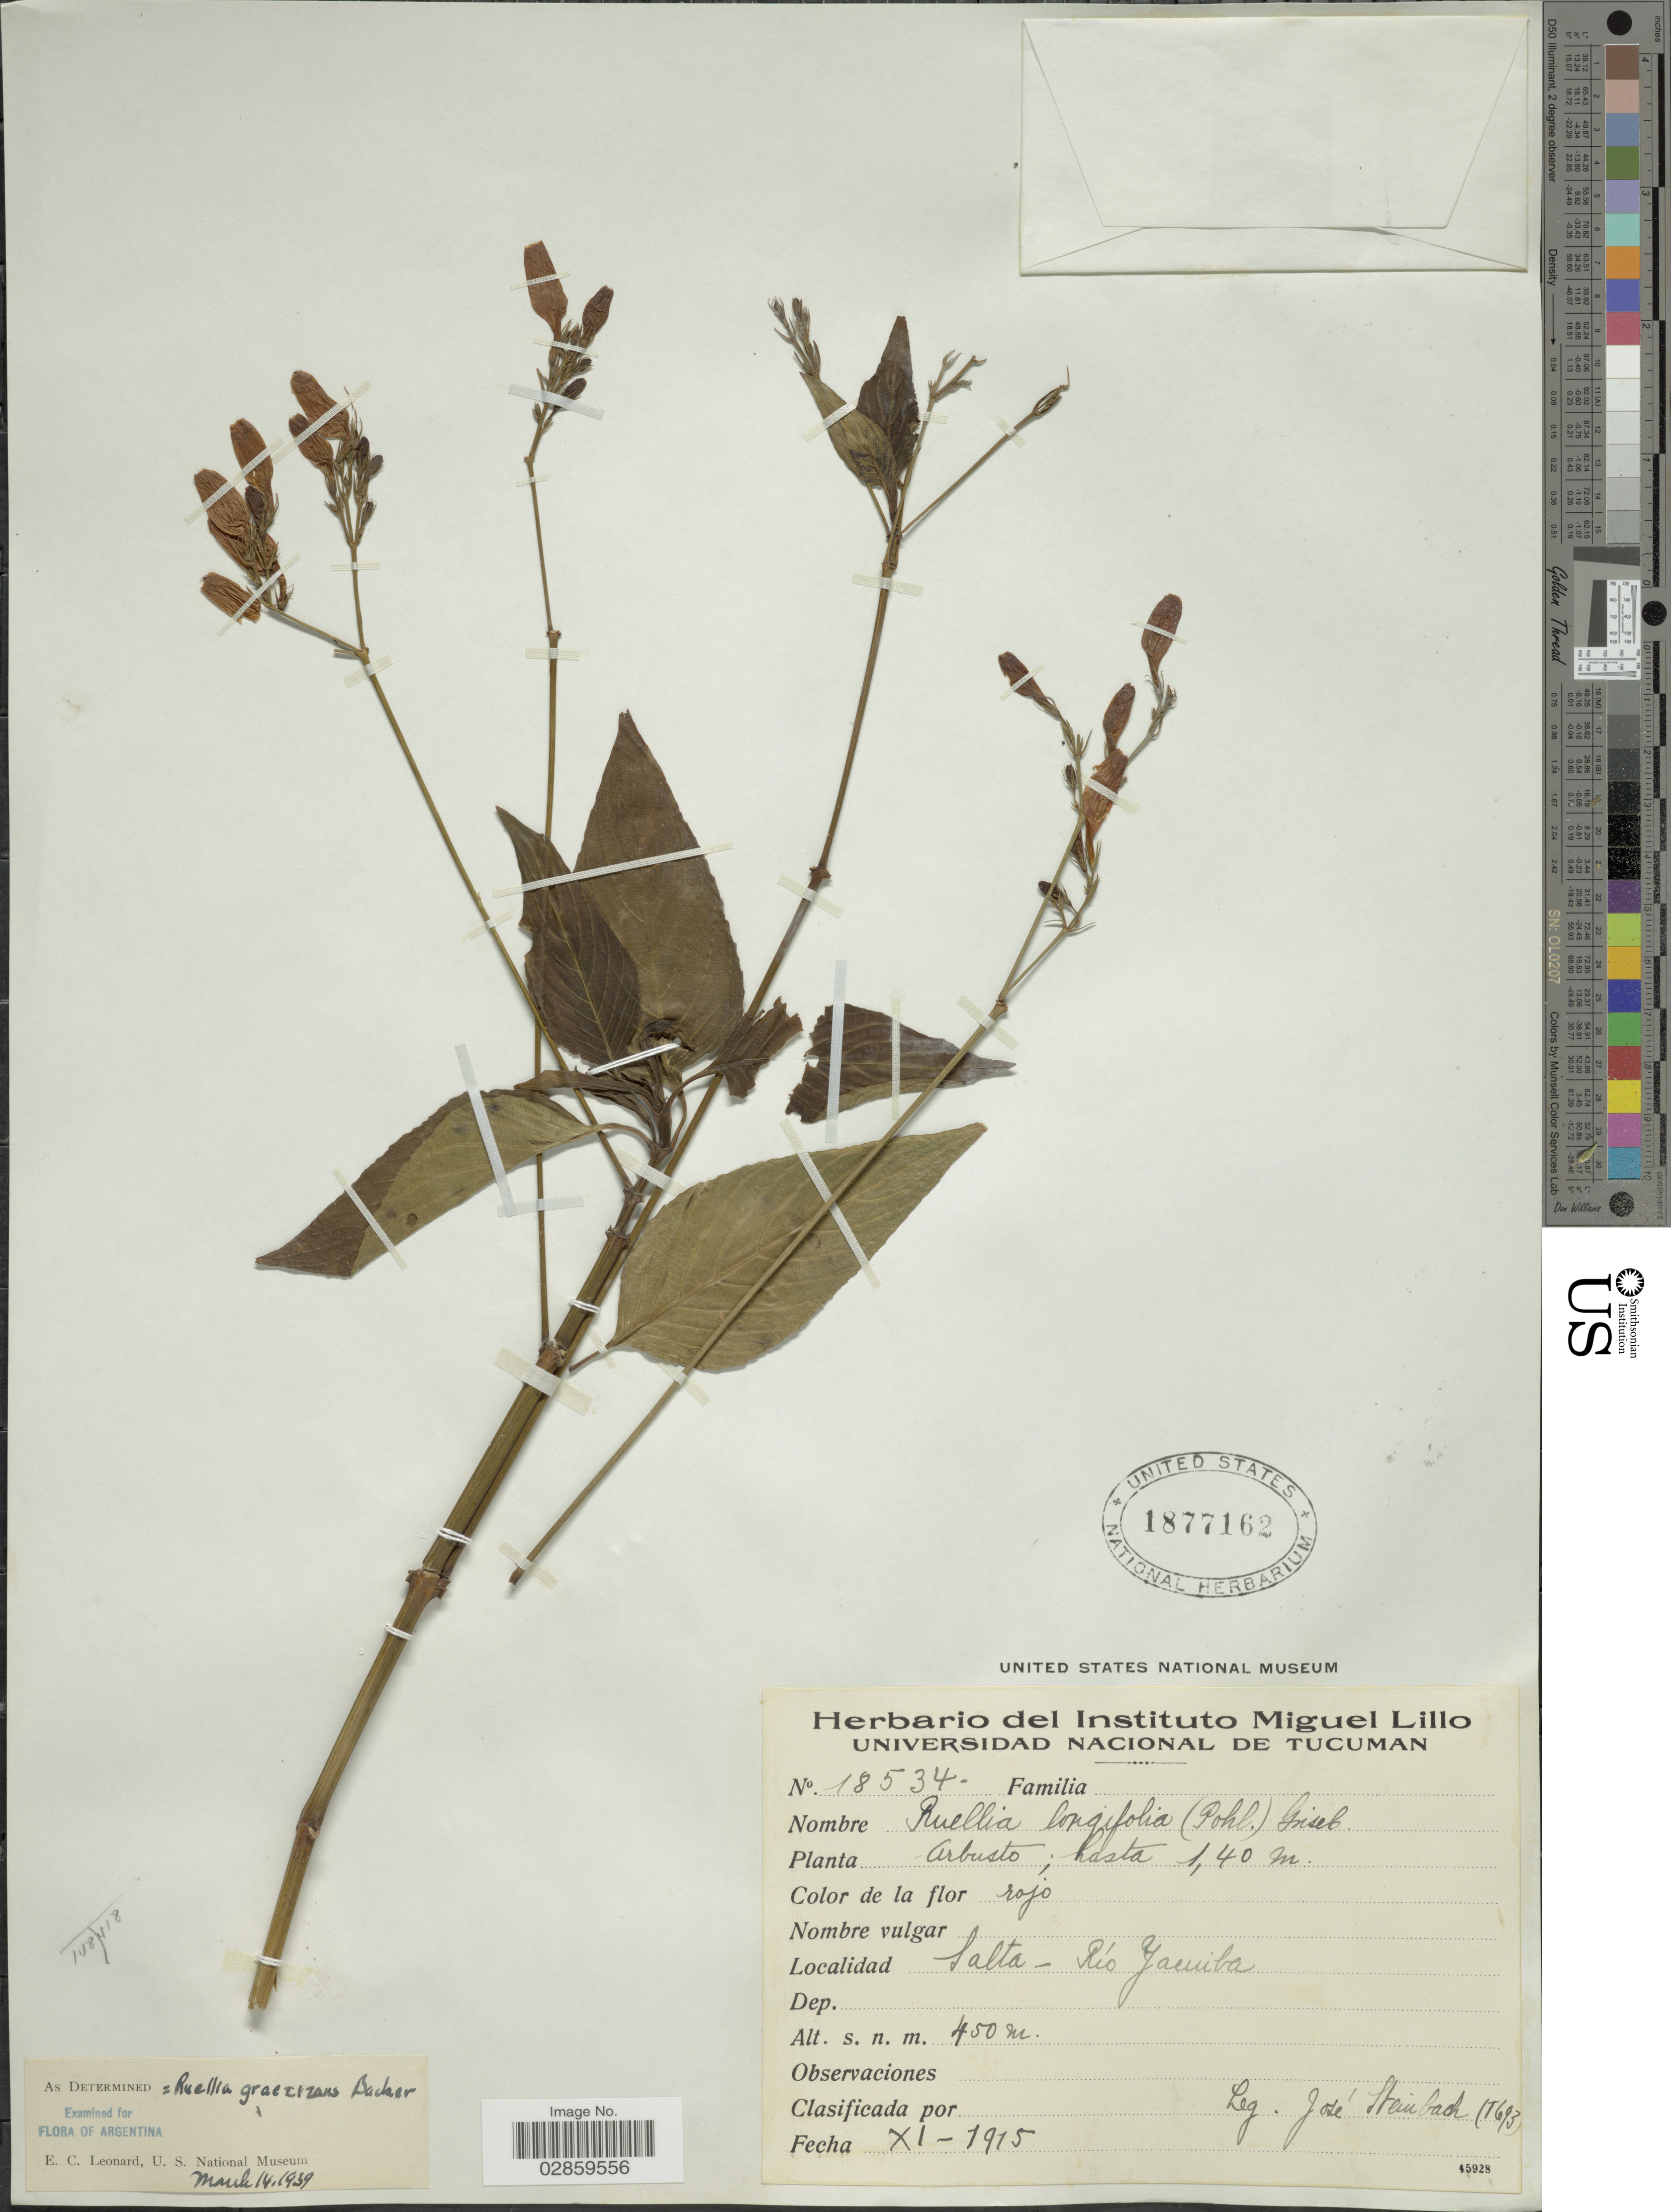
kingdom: Plantae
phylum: Tracheophyta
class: Magnoliopsida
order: Lamiales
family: Acanthaceae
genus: Ruellia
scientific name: Ruellia brevifolia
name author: (Pohl) C. Ezcurra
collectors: J. Steinbach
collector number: T693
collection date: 1915-11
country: Argentina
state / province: Salta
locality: Río Yacuiba.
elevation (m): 450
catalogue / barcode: US 1877162